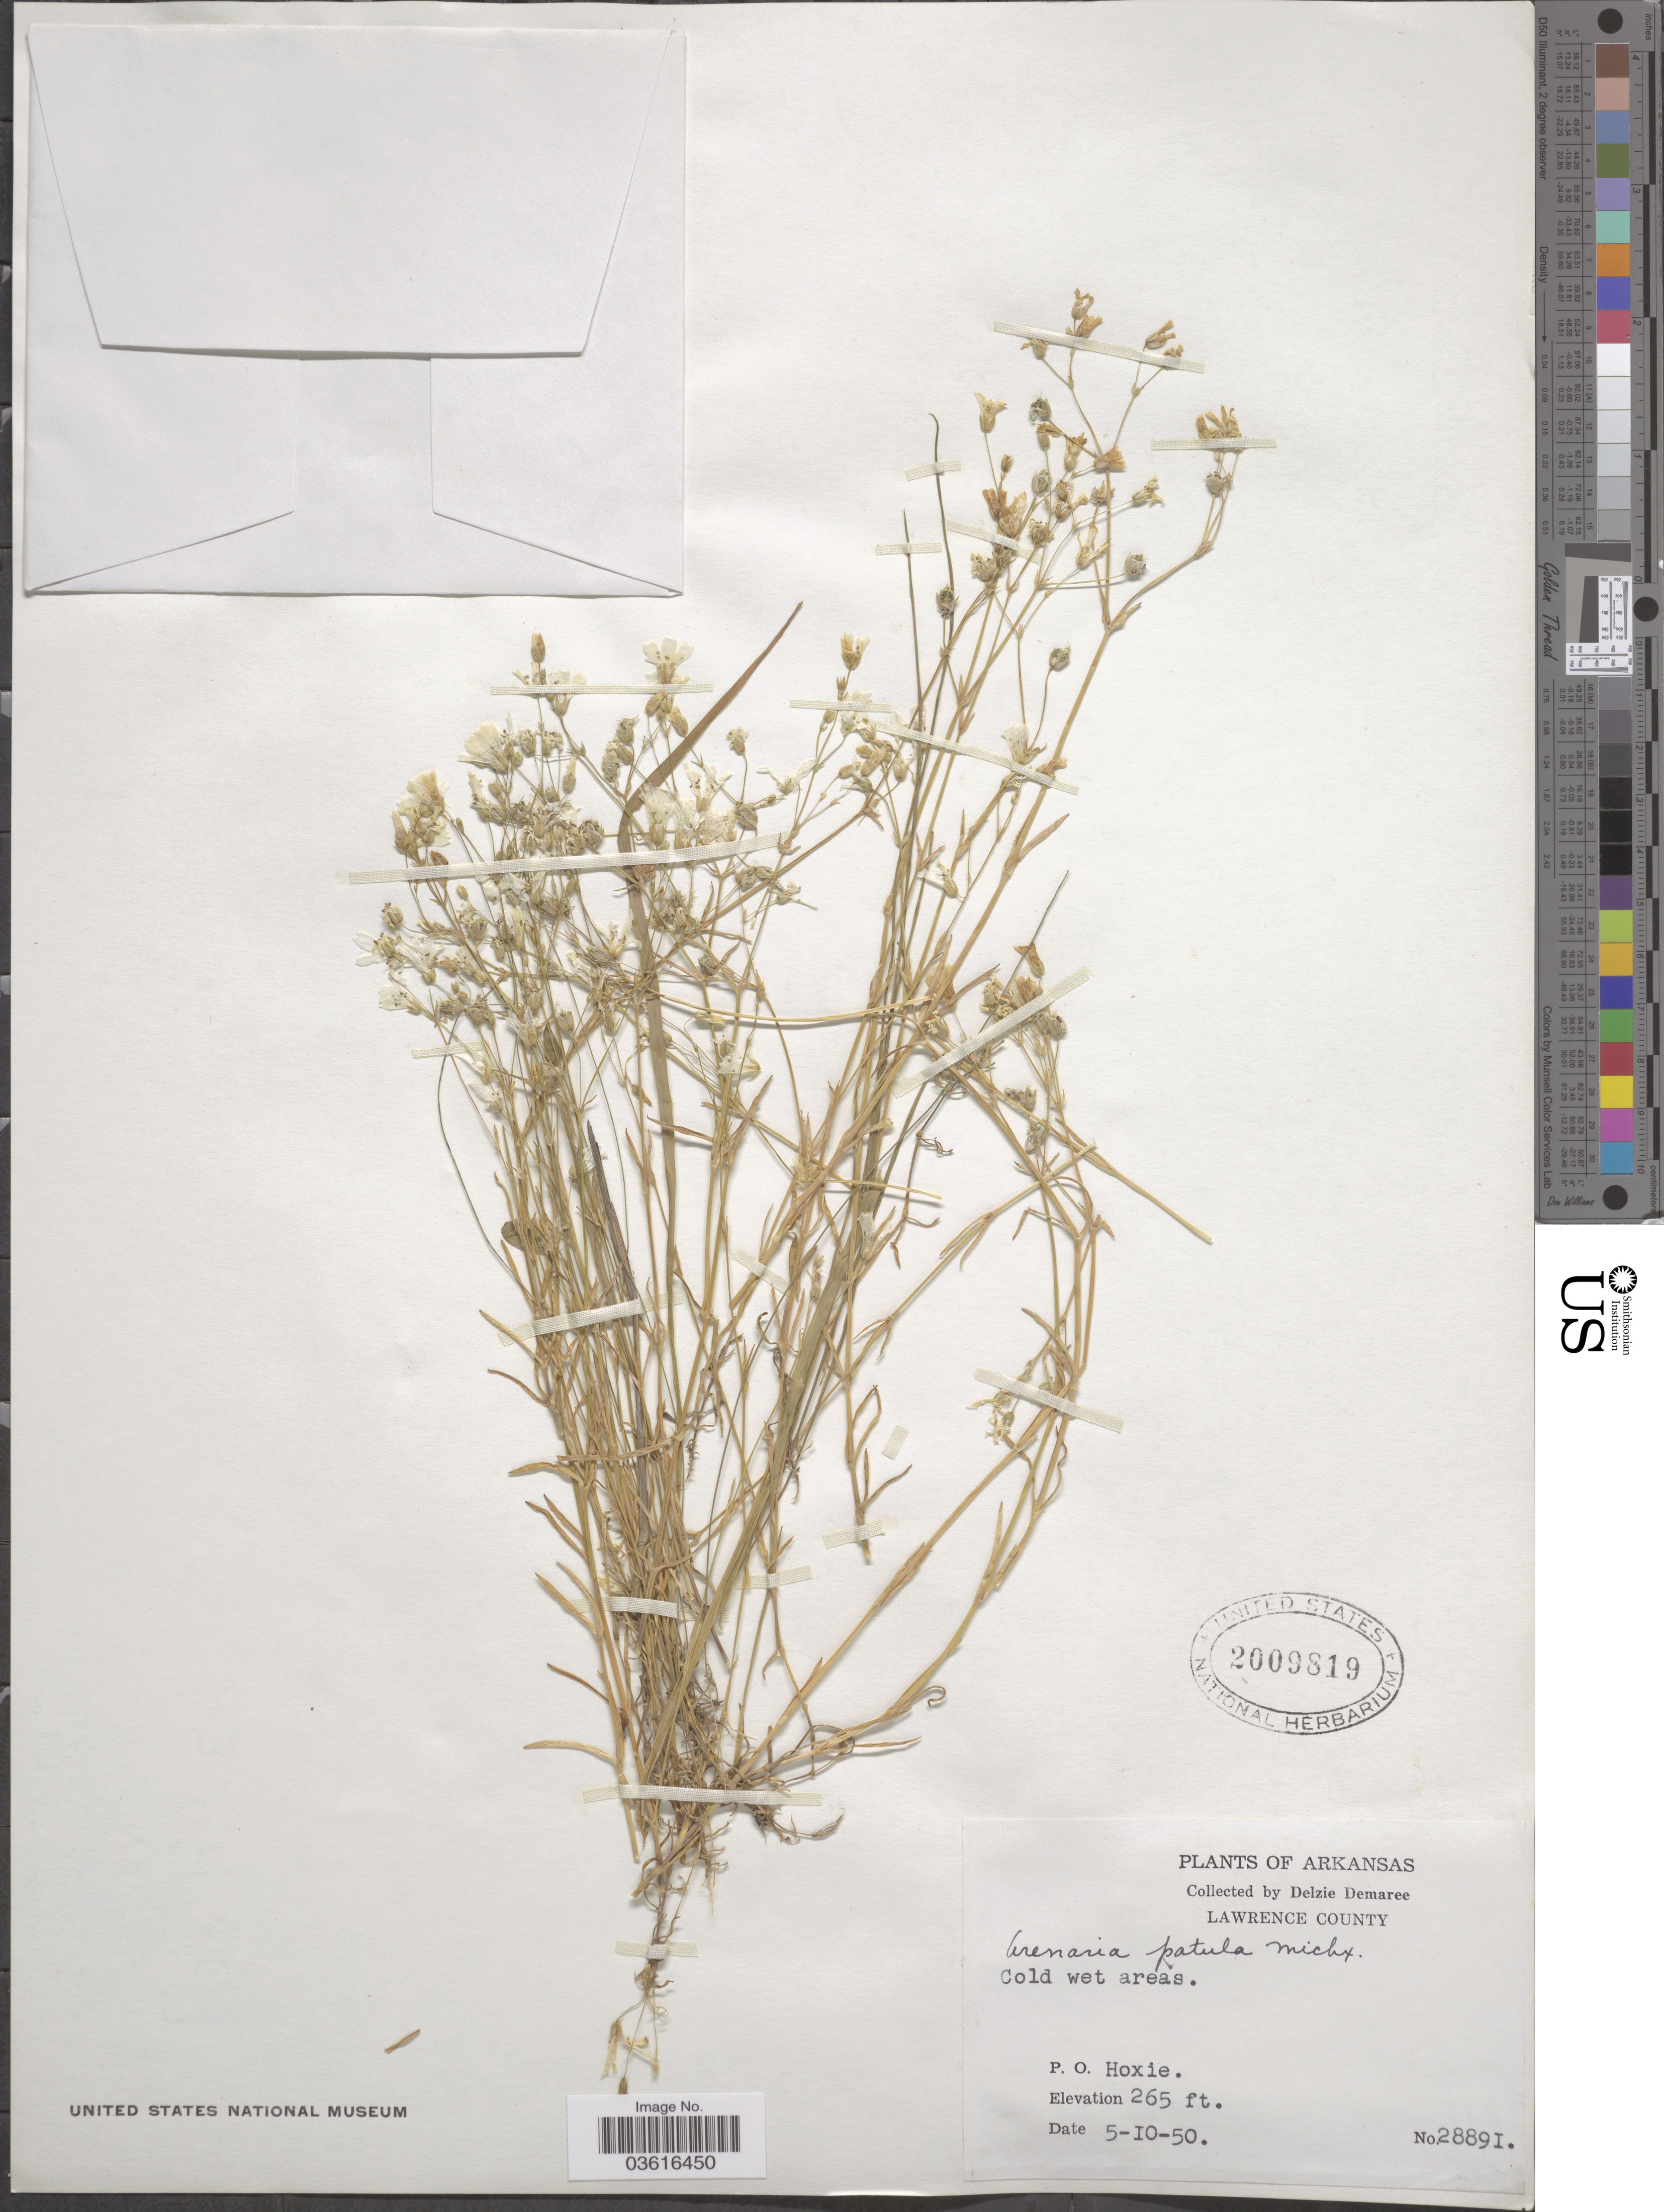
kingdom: Plantae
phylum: Tracheophyta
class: Magnoliopsida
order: Caryophyllales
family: Caryophyllaceae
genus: Minuartia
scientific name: Minuartia patula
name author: (Michx.) Mattf.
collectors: D. Demaree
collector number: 28891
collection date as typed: Transcribed d/m/y: 5/10/50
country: United States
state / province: Arkansas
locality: Lawrence County. P.O. Hoxie.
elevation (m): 81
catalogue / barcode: US 2009819